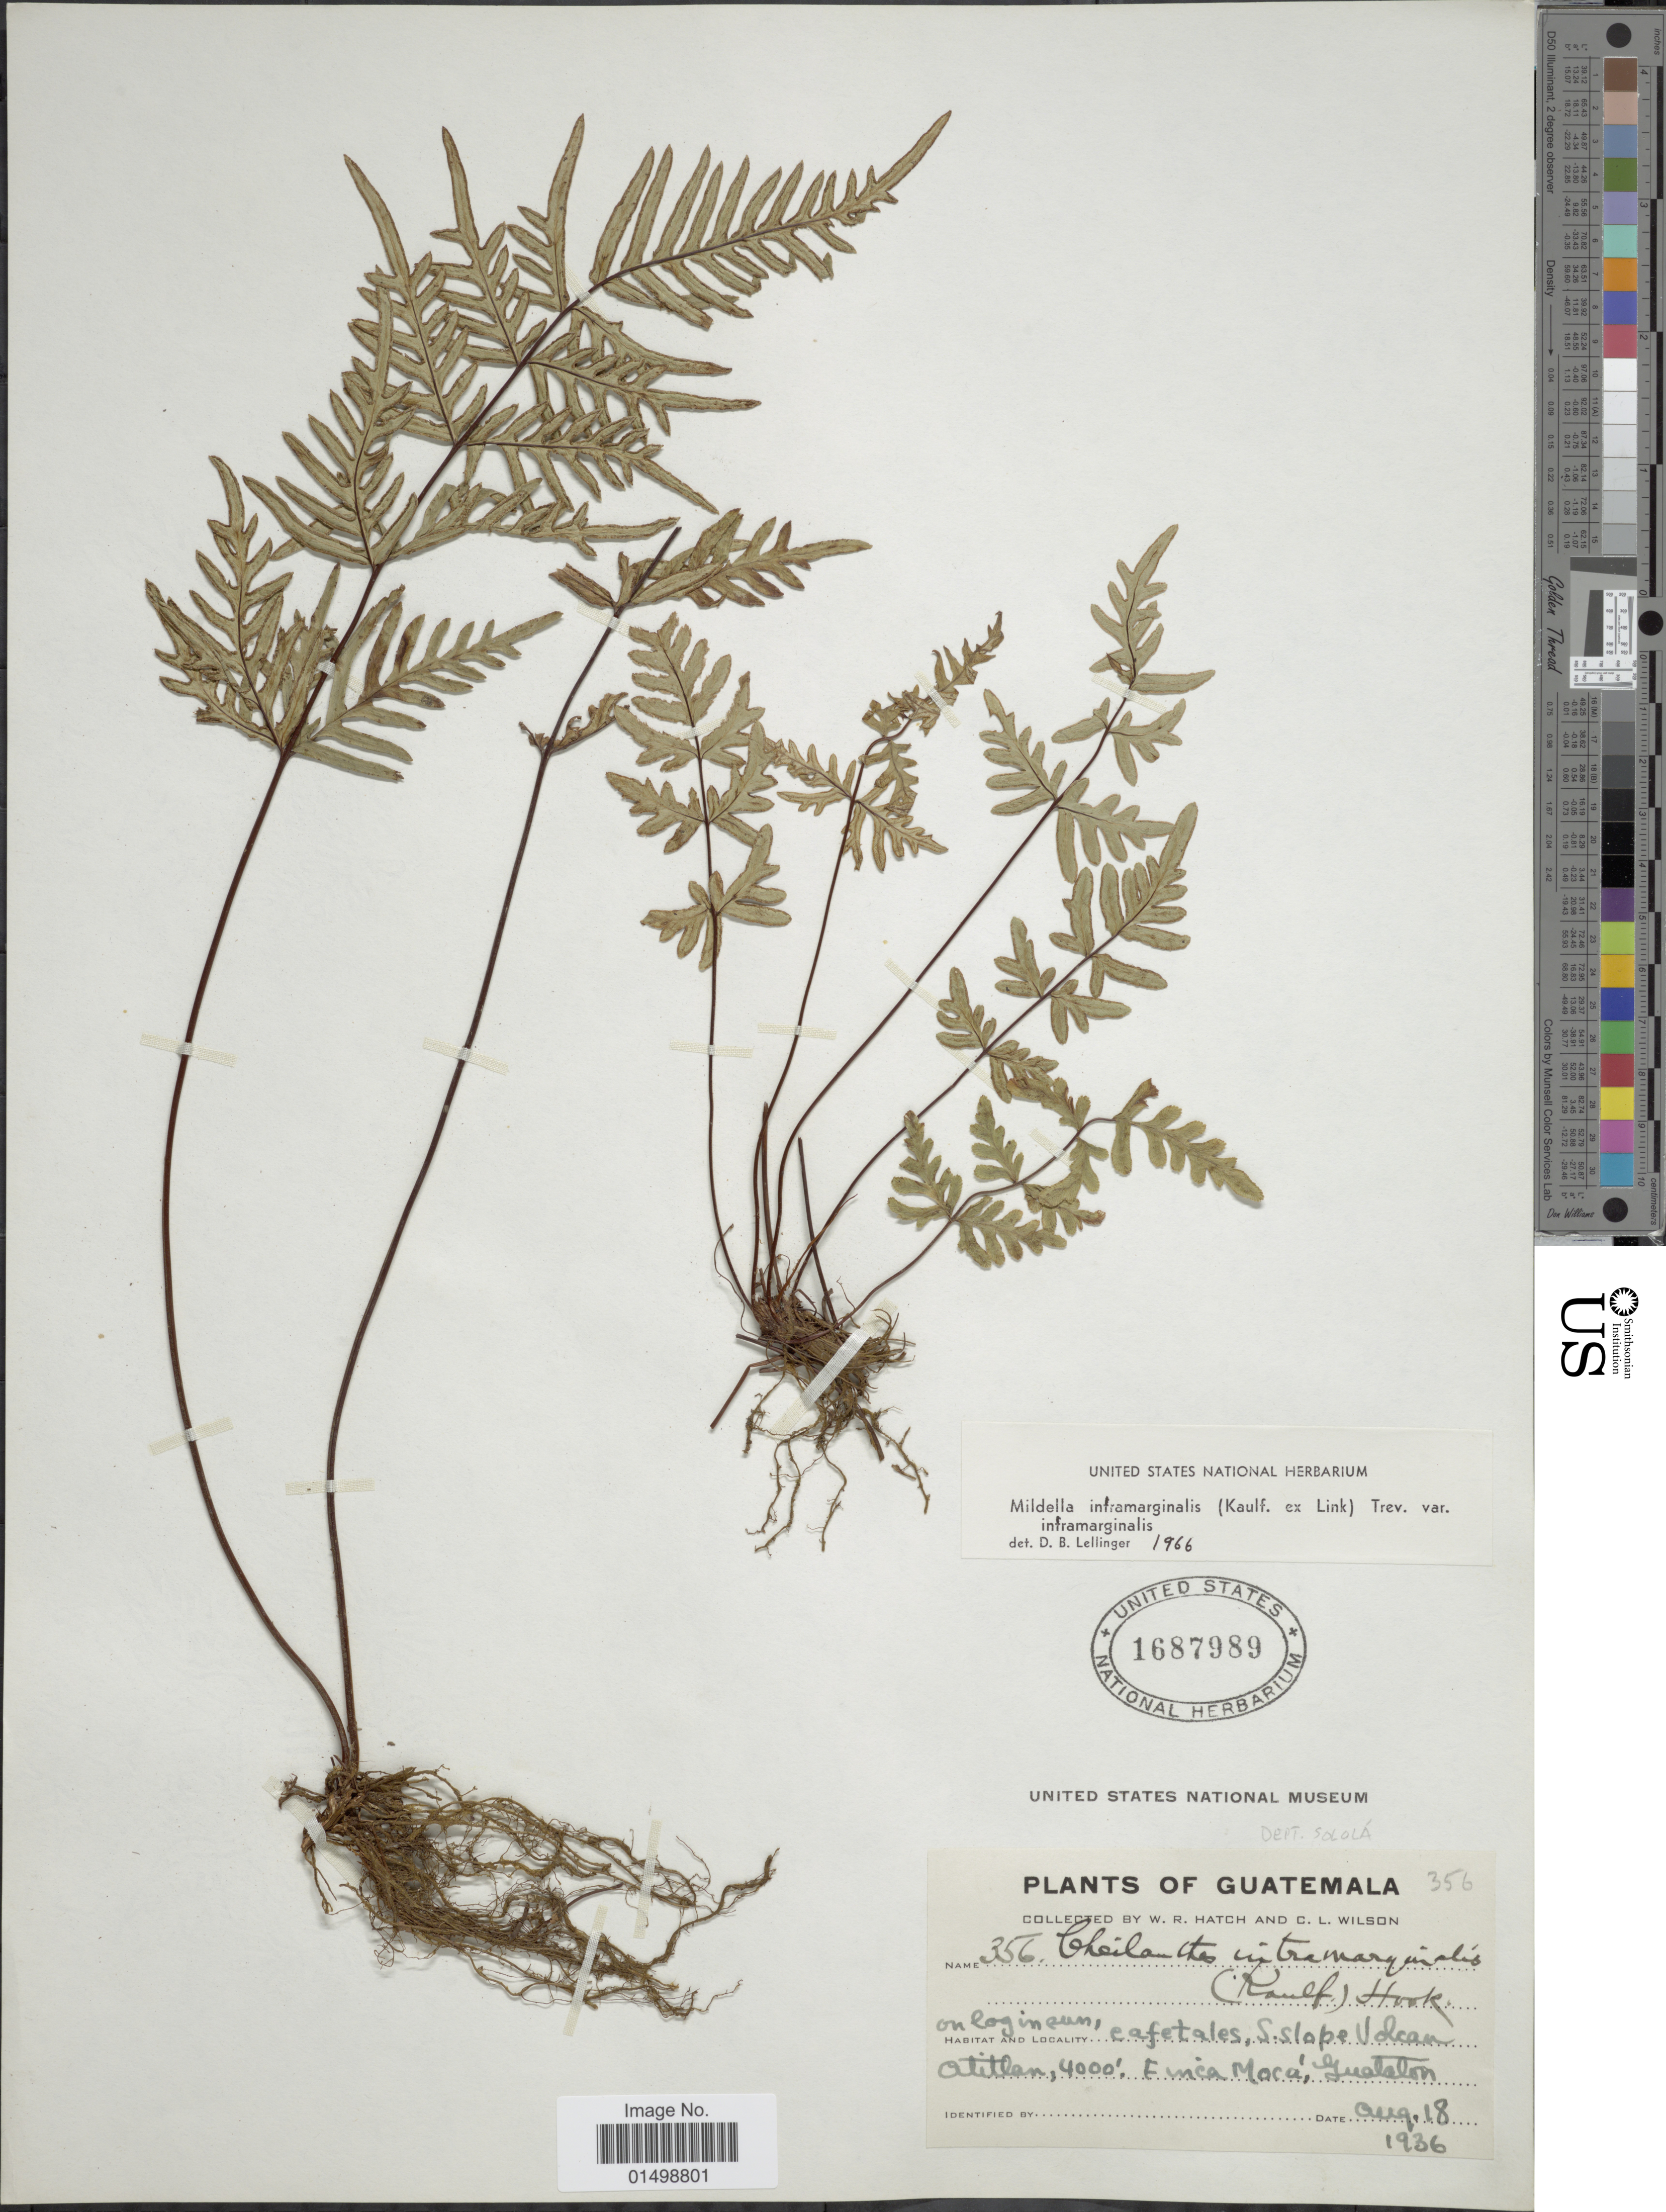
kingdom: Plantae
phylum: Tracheophyta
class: Polypodiopsida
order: Polypodiales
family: Pteridaceae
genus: Cheilanthes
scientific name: Cheilanthes intramarginalis var. intramarginalis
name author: (Kaulf.) Hook.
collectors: W. Hatch & C. L. Wilson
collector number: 356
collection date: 1936-08-18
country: Guatemala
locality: On log in sun, Cafetales, S. slope Volcan Atitlan, Finca Moca, Guatalon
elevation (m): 1219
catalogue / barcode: US 1687989